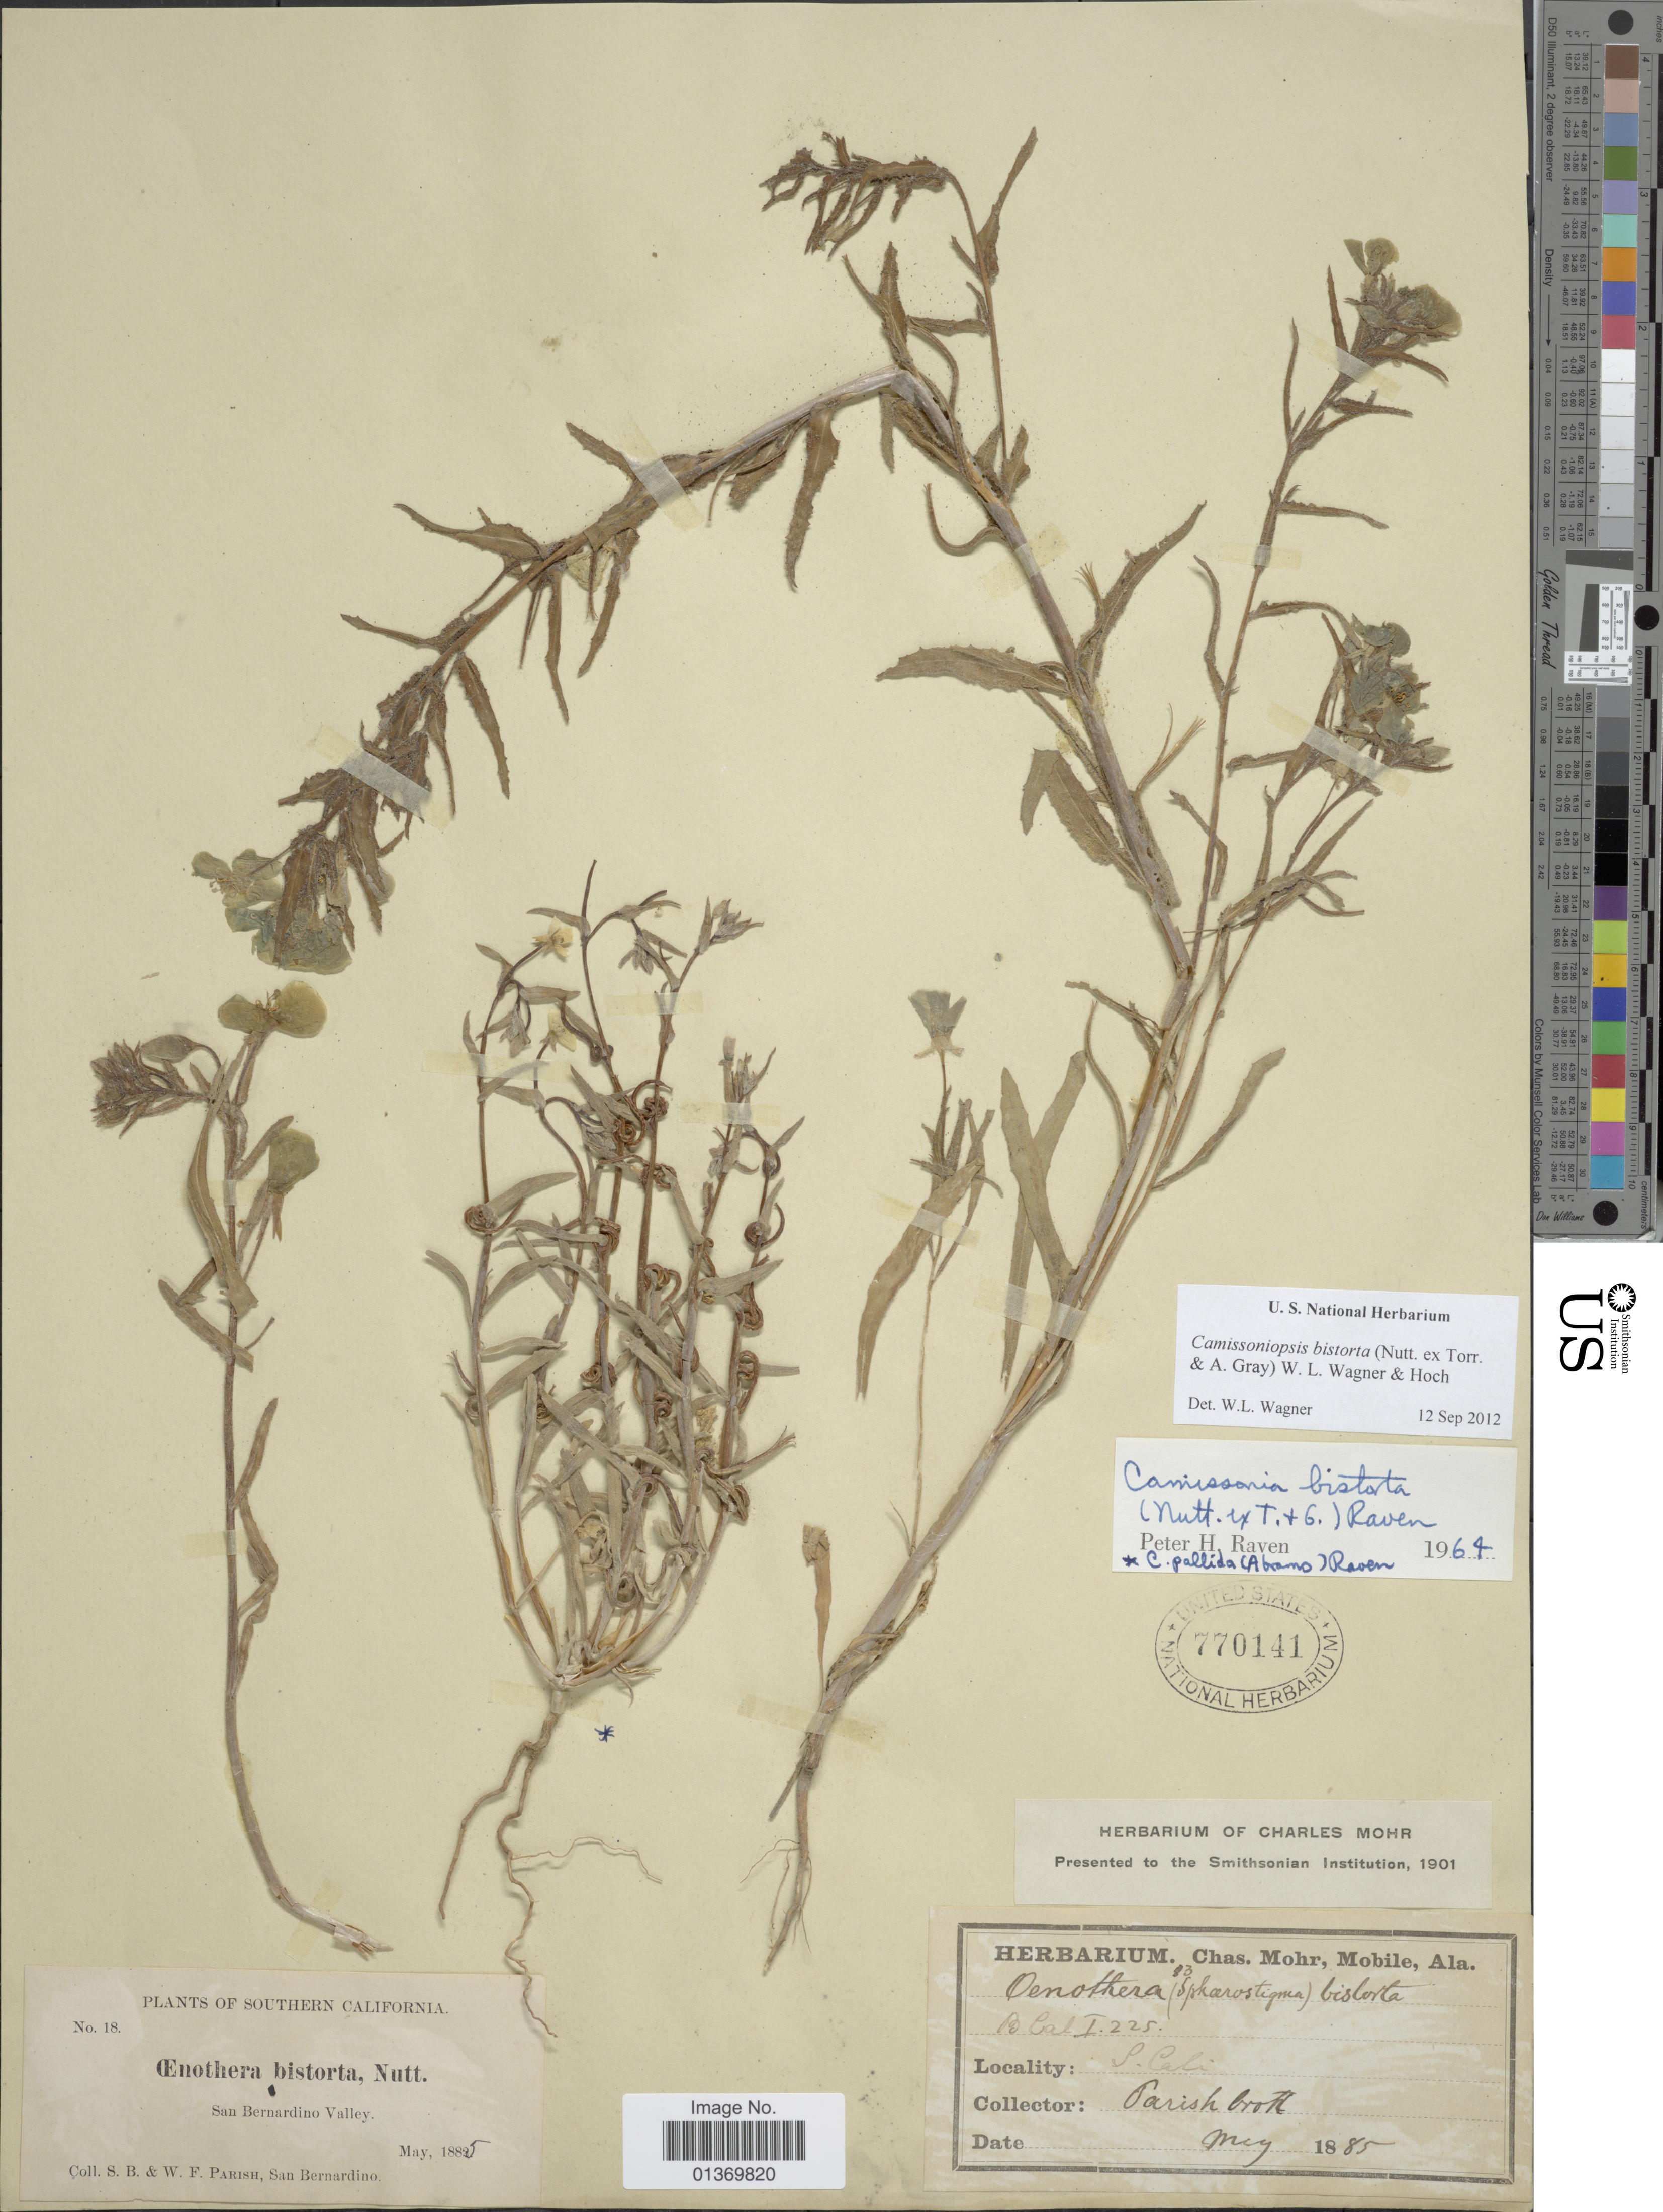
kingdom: Plantae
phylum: Tracheophyta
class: Magnoliopsida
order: Myrtales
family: Onagraceae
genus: Camissoniopsis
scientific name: Camissoniopsis bistorta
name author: (Nutt. ex Torr. & A. Gray) W.L. Wagner & Hoch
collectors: S. B. Parish & W. F. Parish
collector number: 18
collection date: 1885-05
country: United States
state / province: California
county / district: San Bernardino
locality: Southern California, San Bernardino Valley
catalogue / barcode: US 770141